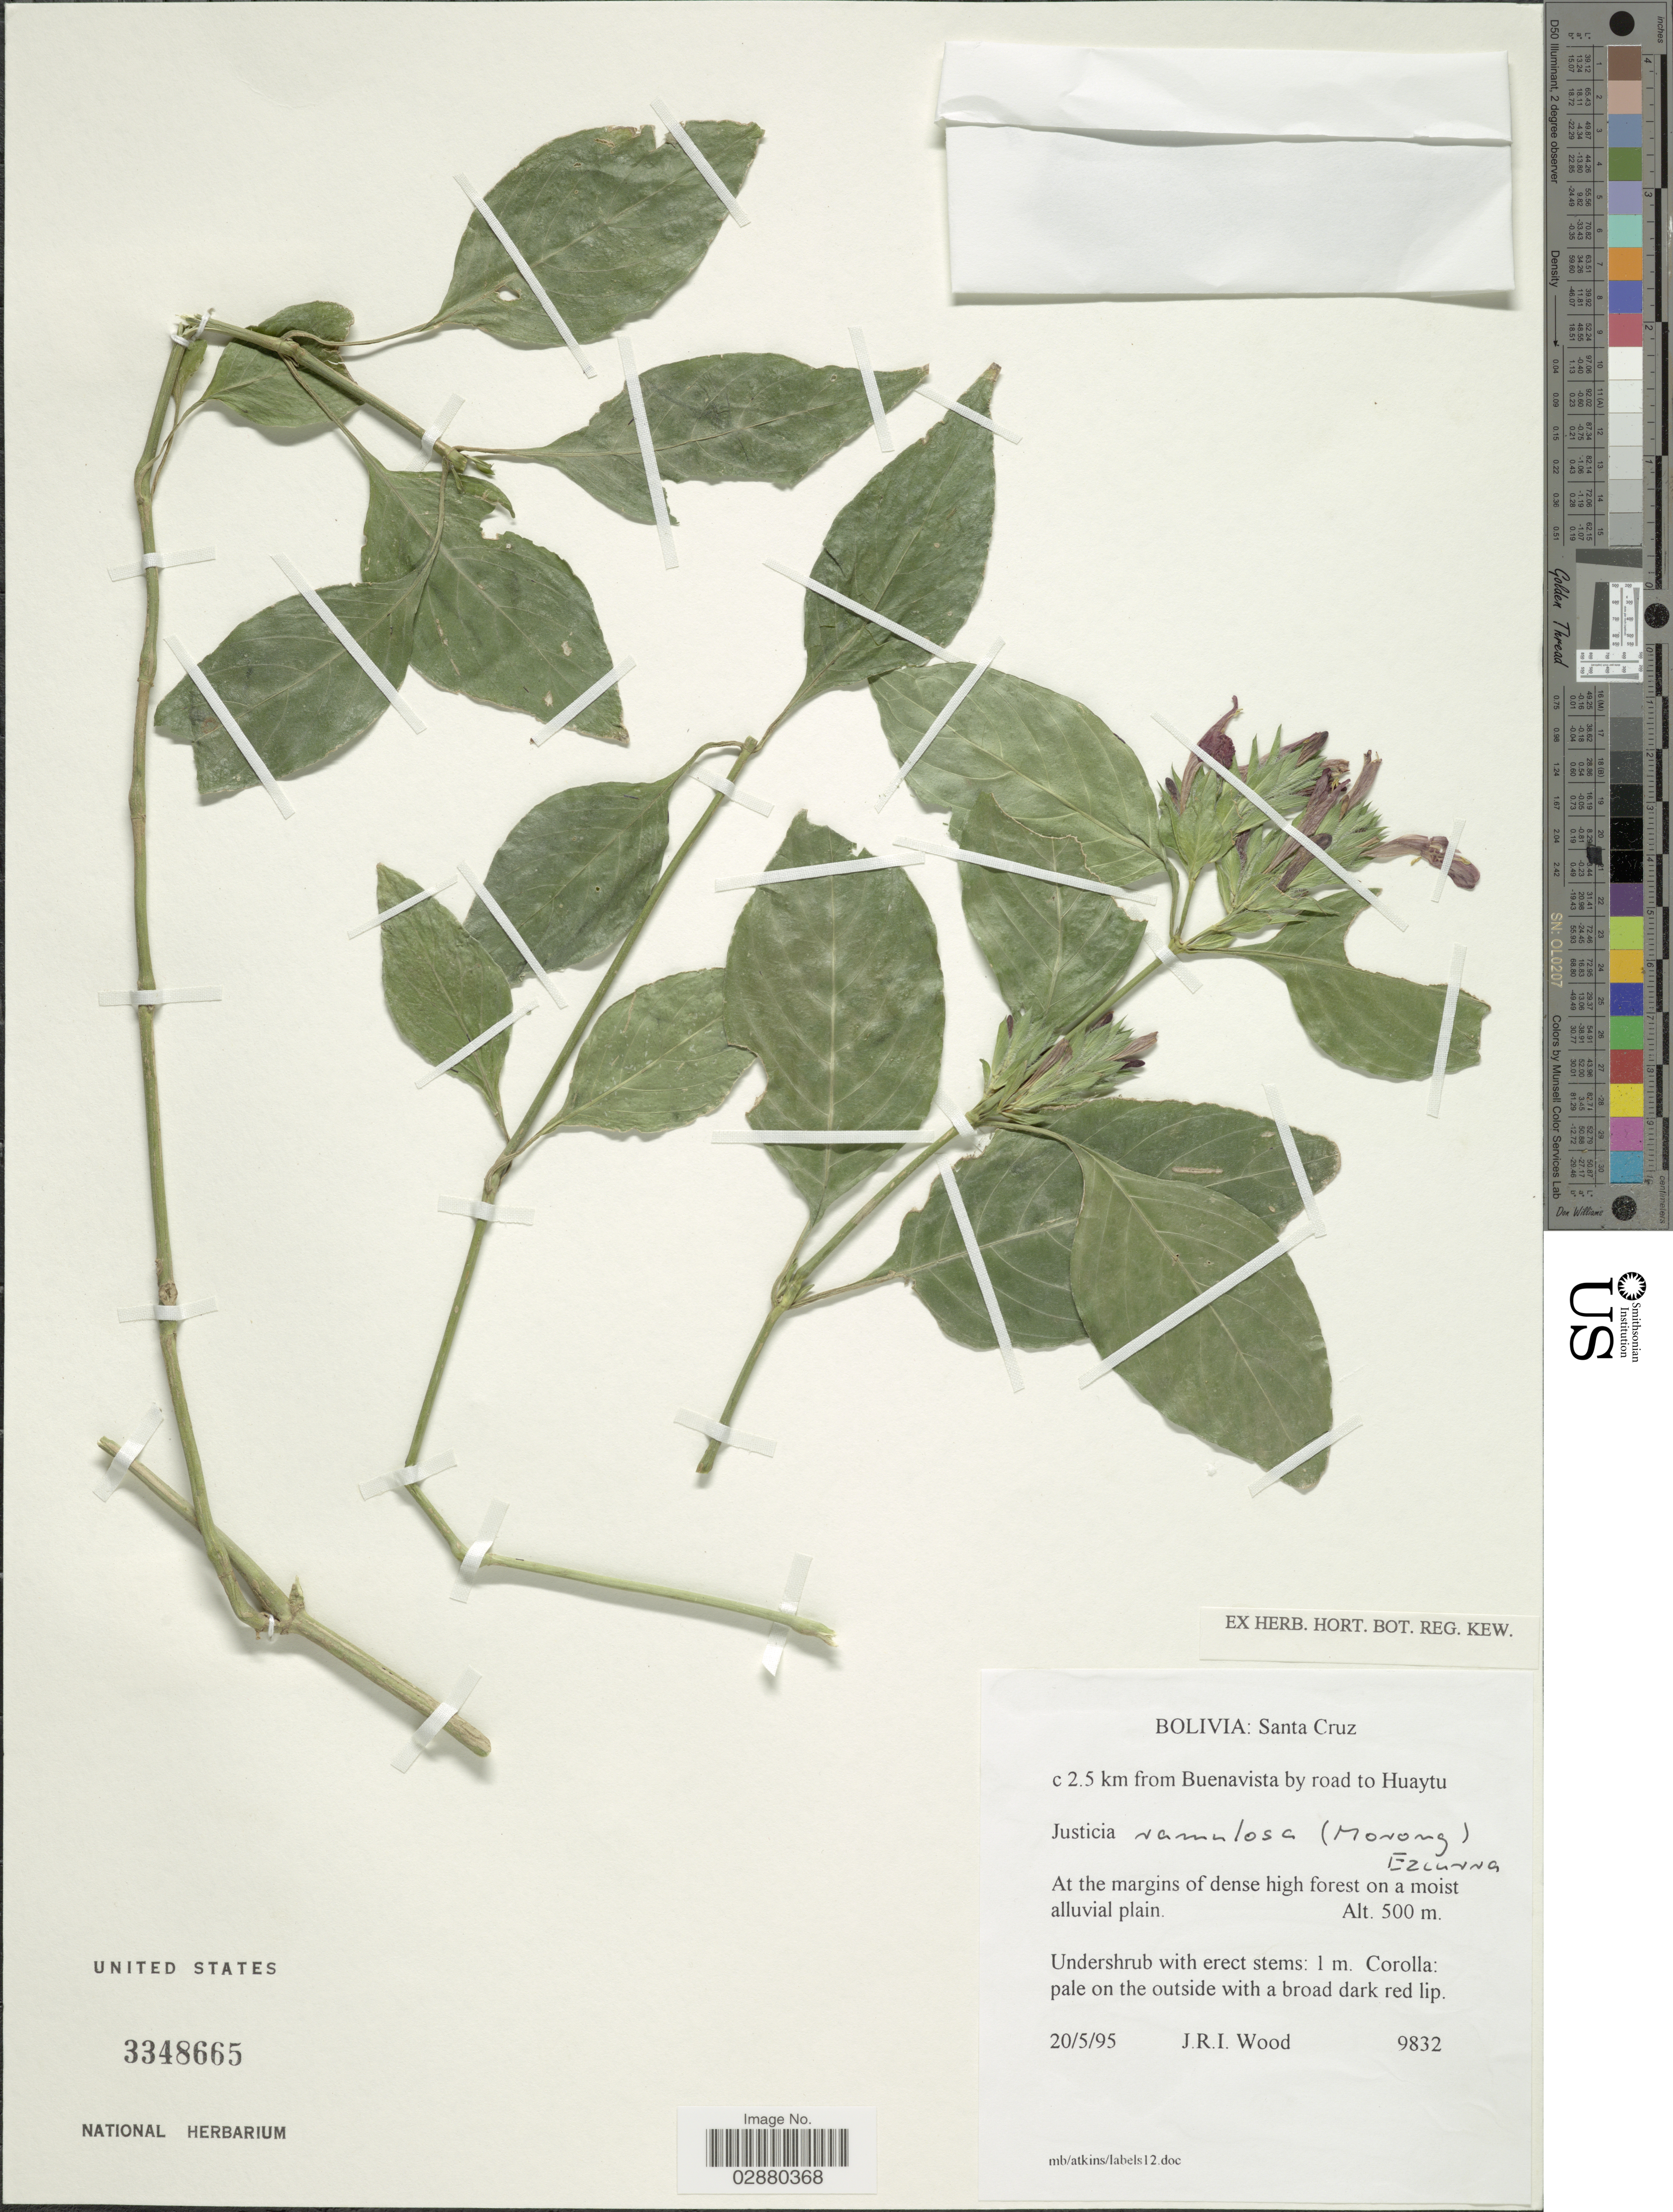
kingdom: Plantae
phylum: Tracheophyta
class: Magnoliopsida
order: Lamiales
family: Acanthaceae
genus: Justicia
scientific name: Justicia ramulosa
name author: (Morong) V.A.W. Graham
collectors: J. R. I. Wood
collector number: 9832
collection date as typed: Transcribed d/m/y: 20/5/95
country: Bolivia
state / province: Santa Cruz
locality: C 2.5 km from Buenavista by road to Huaytu.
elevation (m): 500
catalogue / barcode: US 3348665